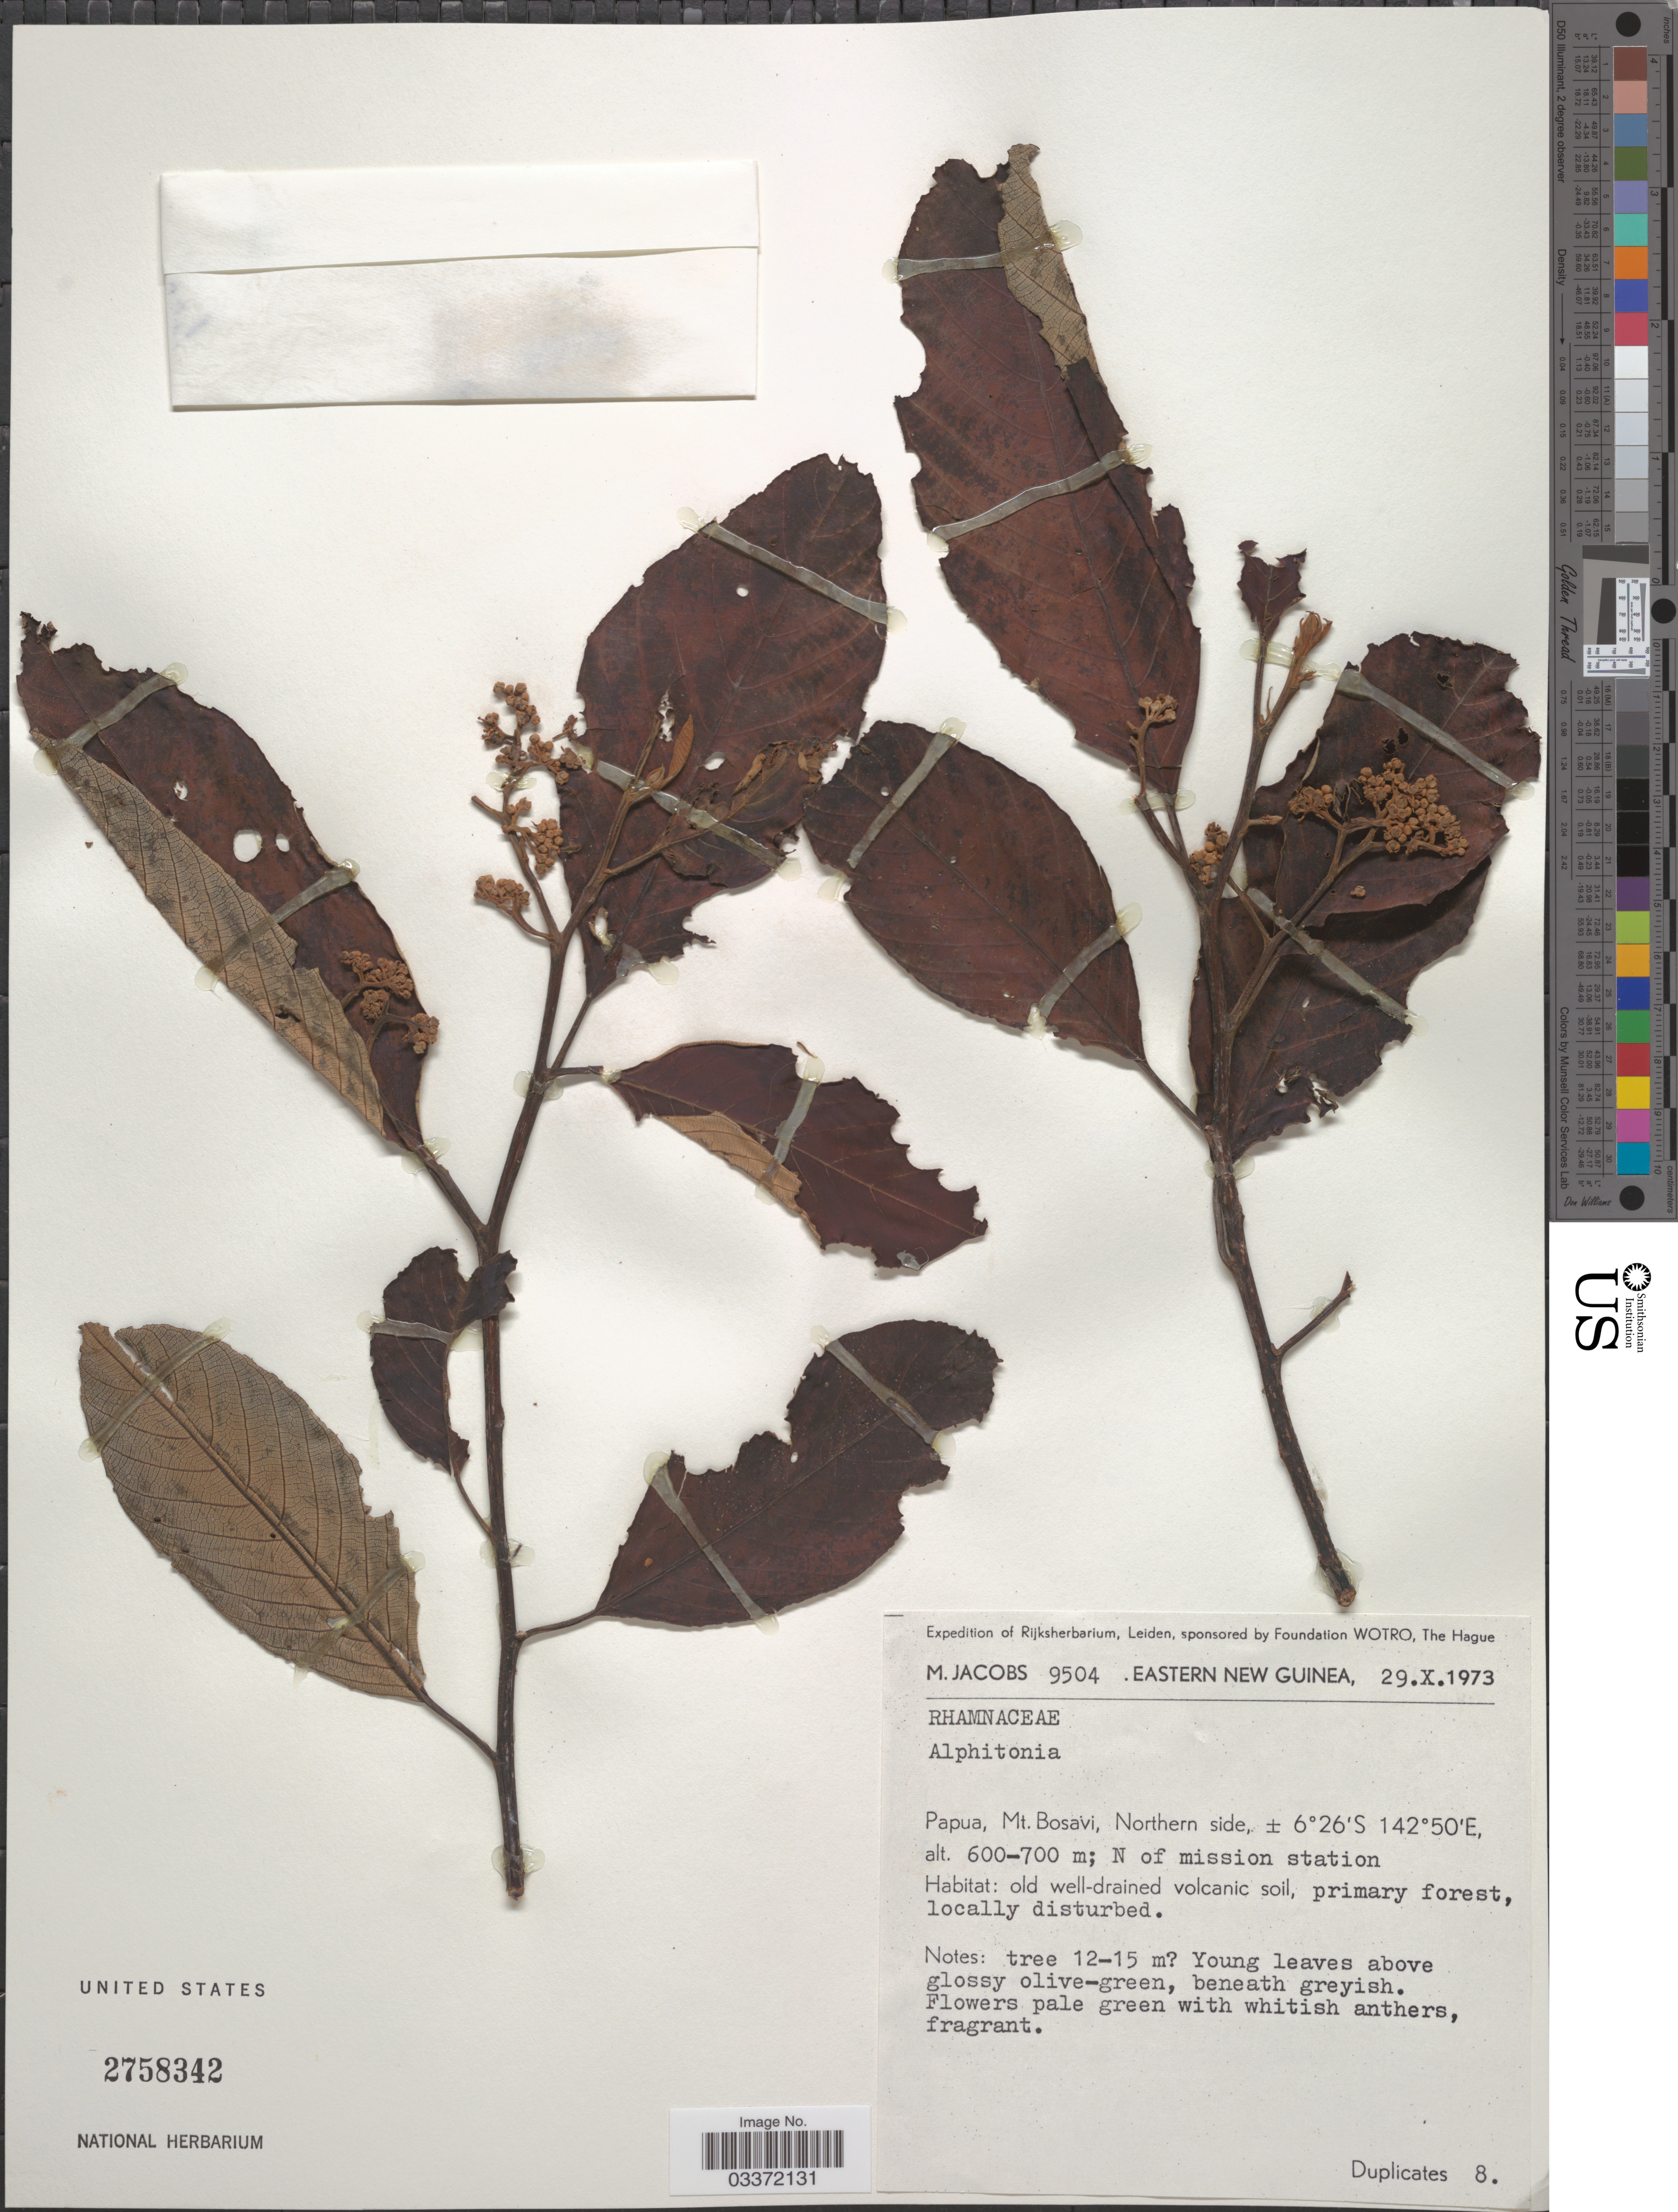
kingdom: Plantae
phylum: Tracheophyta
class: Magnoliopsida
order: Rosales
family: Rhamnaceae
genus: Alphitonia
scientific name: Alphitonia sp.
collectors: M. Jacobs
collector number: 9504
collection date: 1973-10-29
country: Papua New Guinea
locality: Eastern New Guinea, Papua, Mt. Bosavi, Northern side, N of mission station.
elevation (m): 600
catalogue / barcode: US 2758342